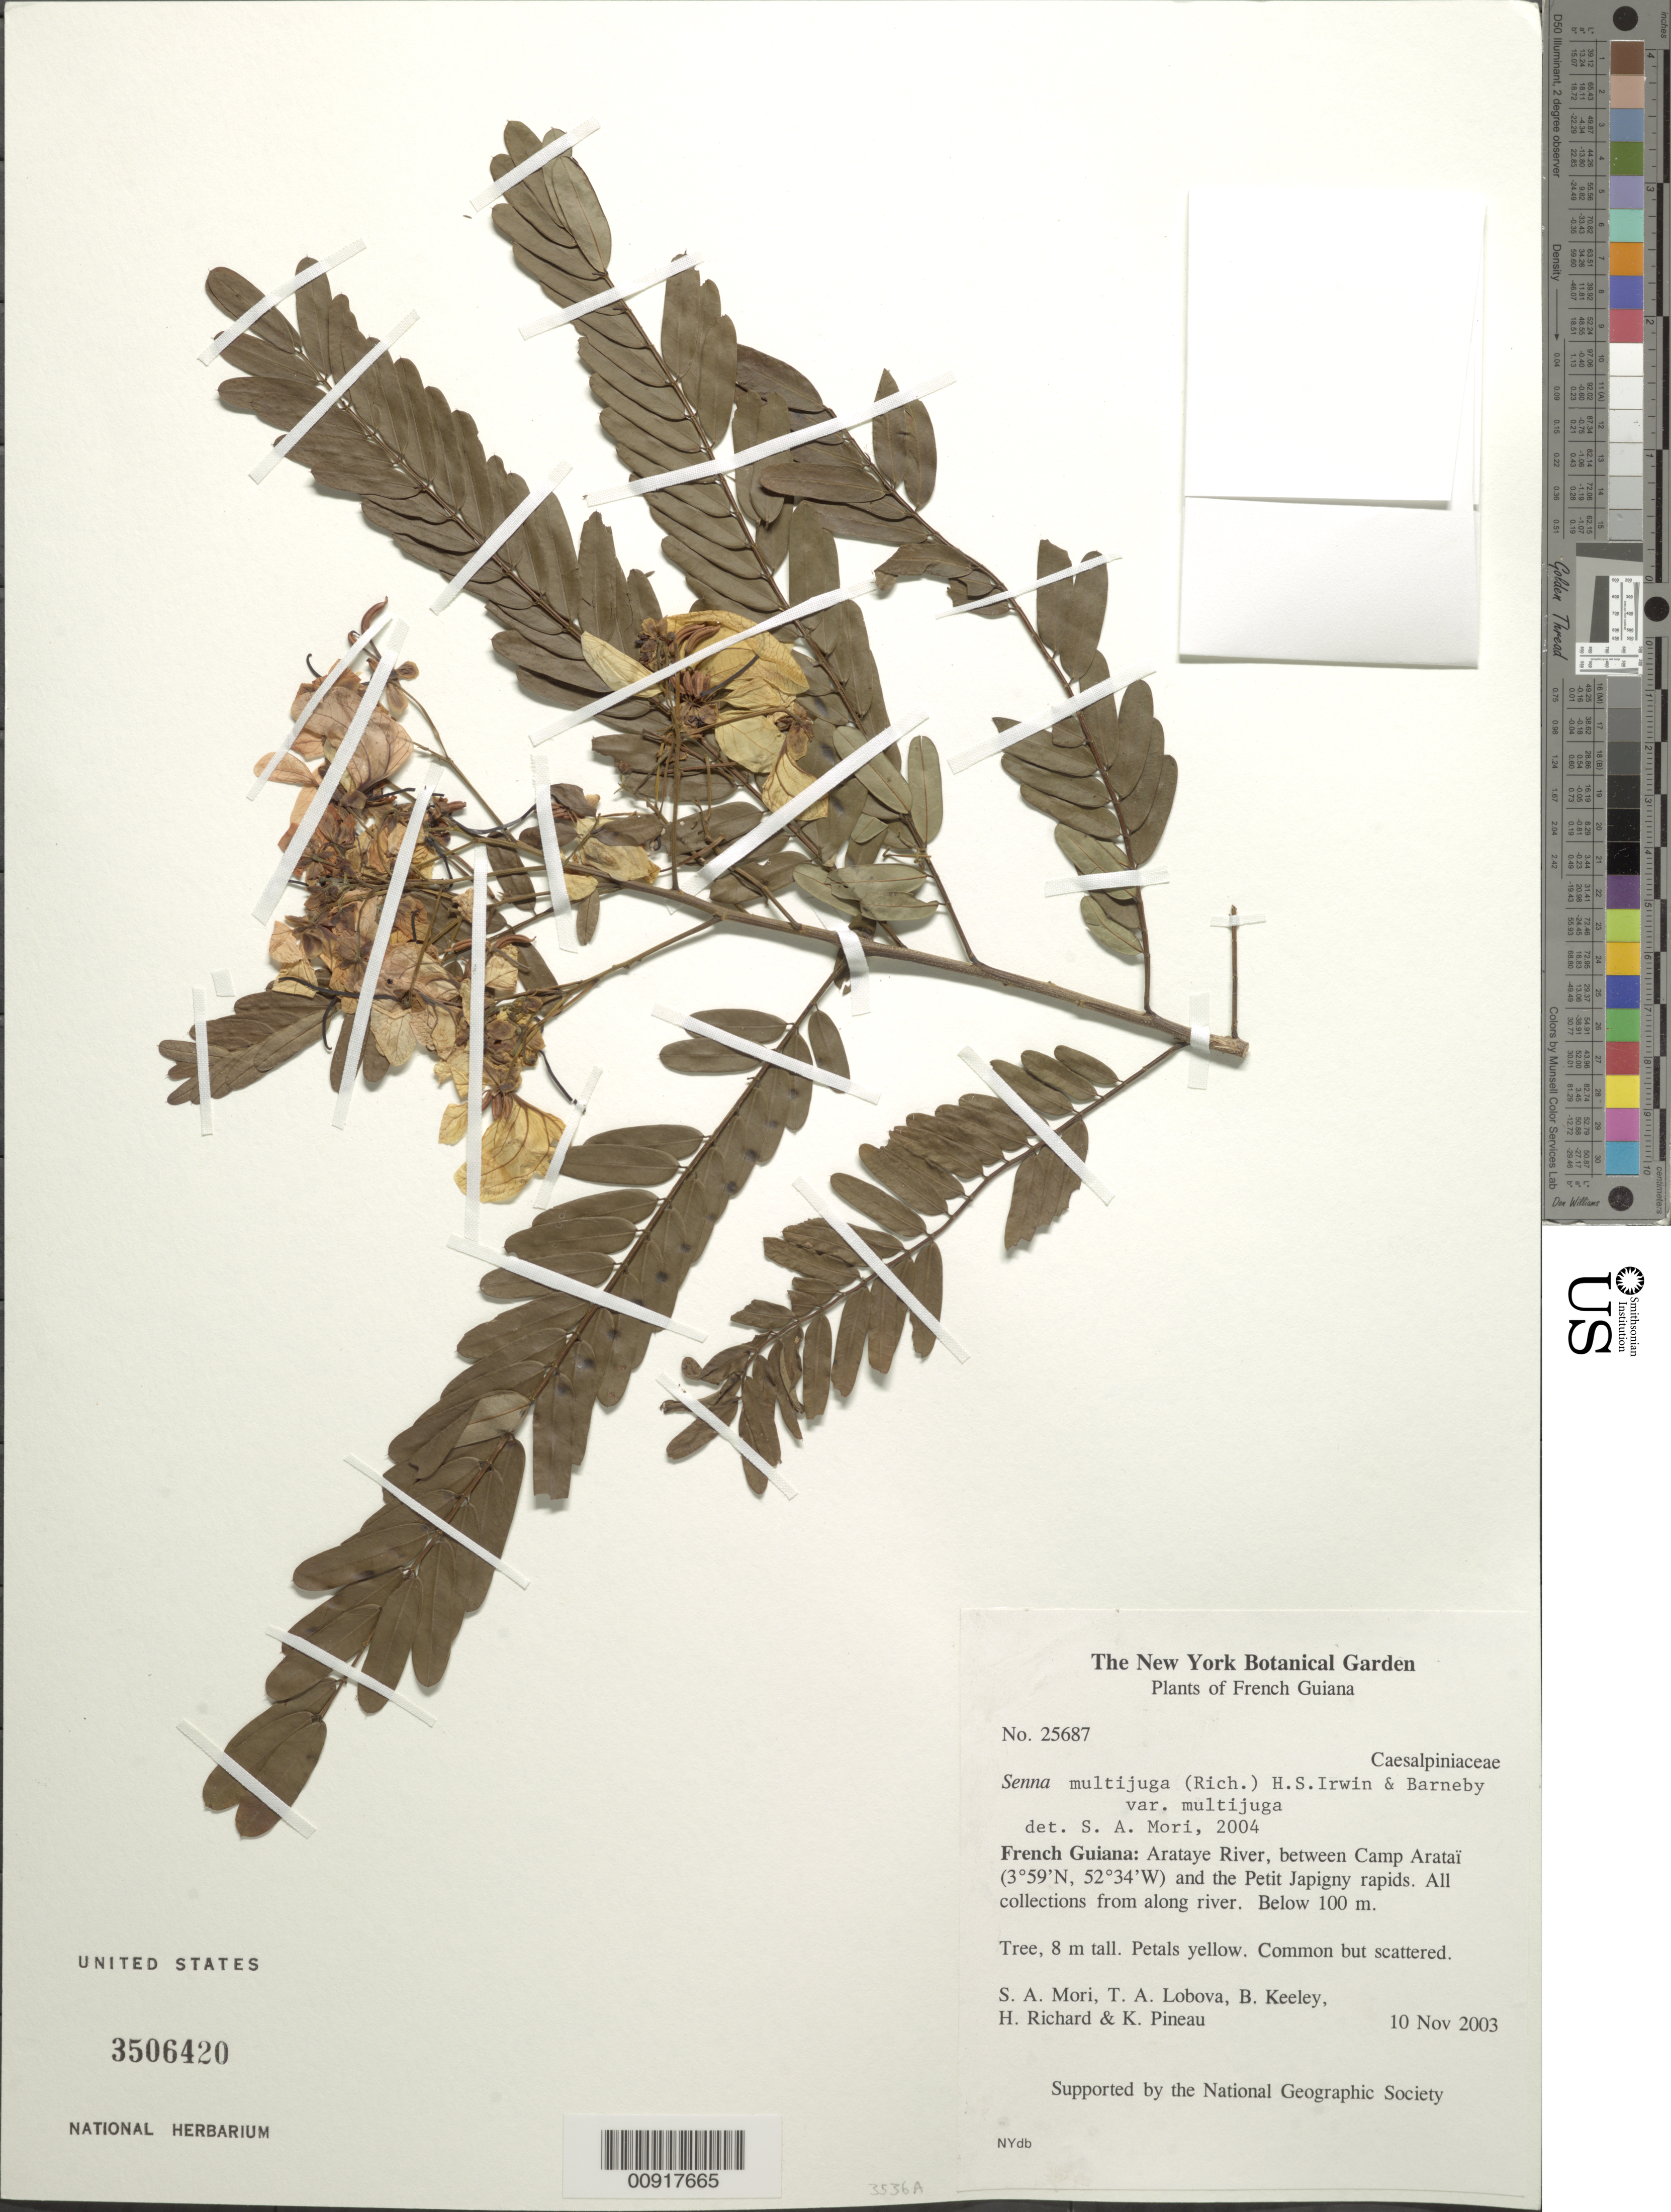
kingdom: Plantae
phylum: Tracheophyta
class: Magnoliopsida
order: Fabales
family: Fabaceae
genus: Senna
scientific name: Senna multijuga var. multijuga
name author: (Rich.) H.S. Irwin & Barneby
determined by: Mori, Scott A.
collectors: S. Mori, T. Lobova, B. W. Keeley, H. Richard & K. Pineau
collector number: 25687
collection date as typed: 10-Nov-03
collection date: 2003-11-10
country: French Guiana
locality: Arataye R., between Camp Arataï and Petit Japigny rapids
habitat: Along river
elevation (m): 100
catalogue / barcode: US 3506420